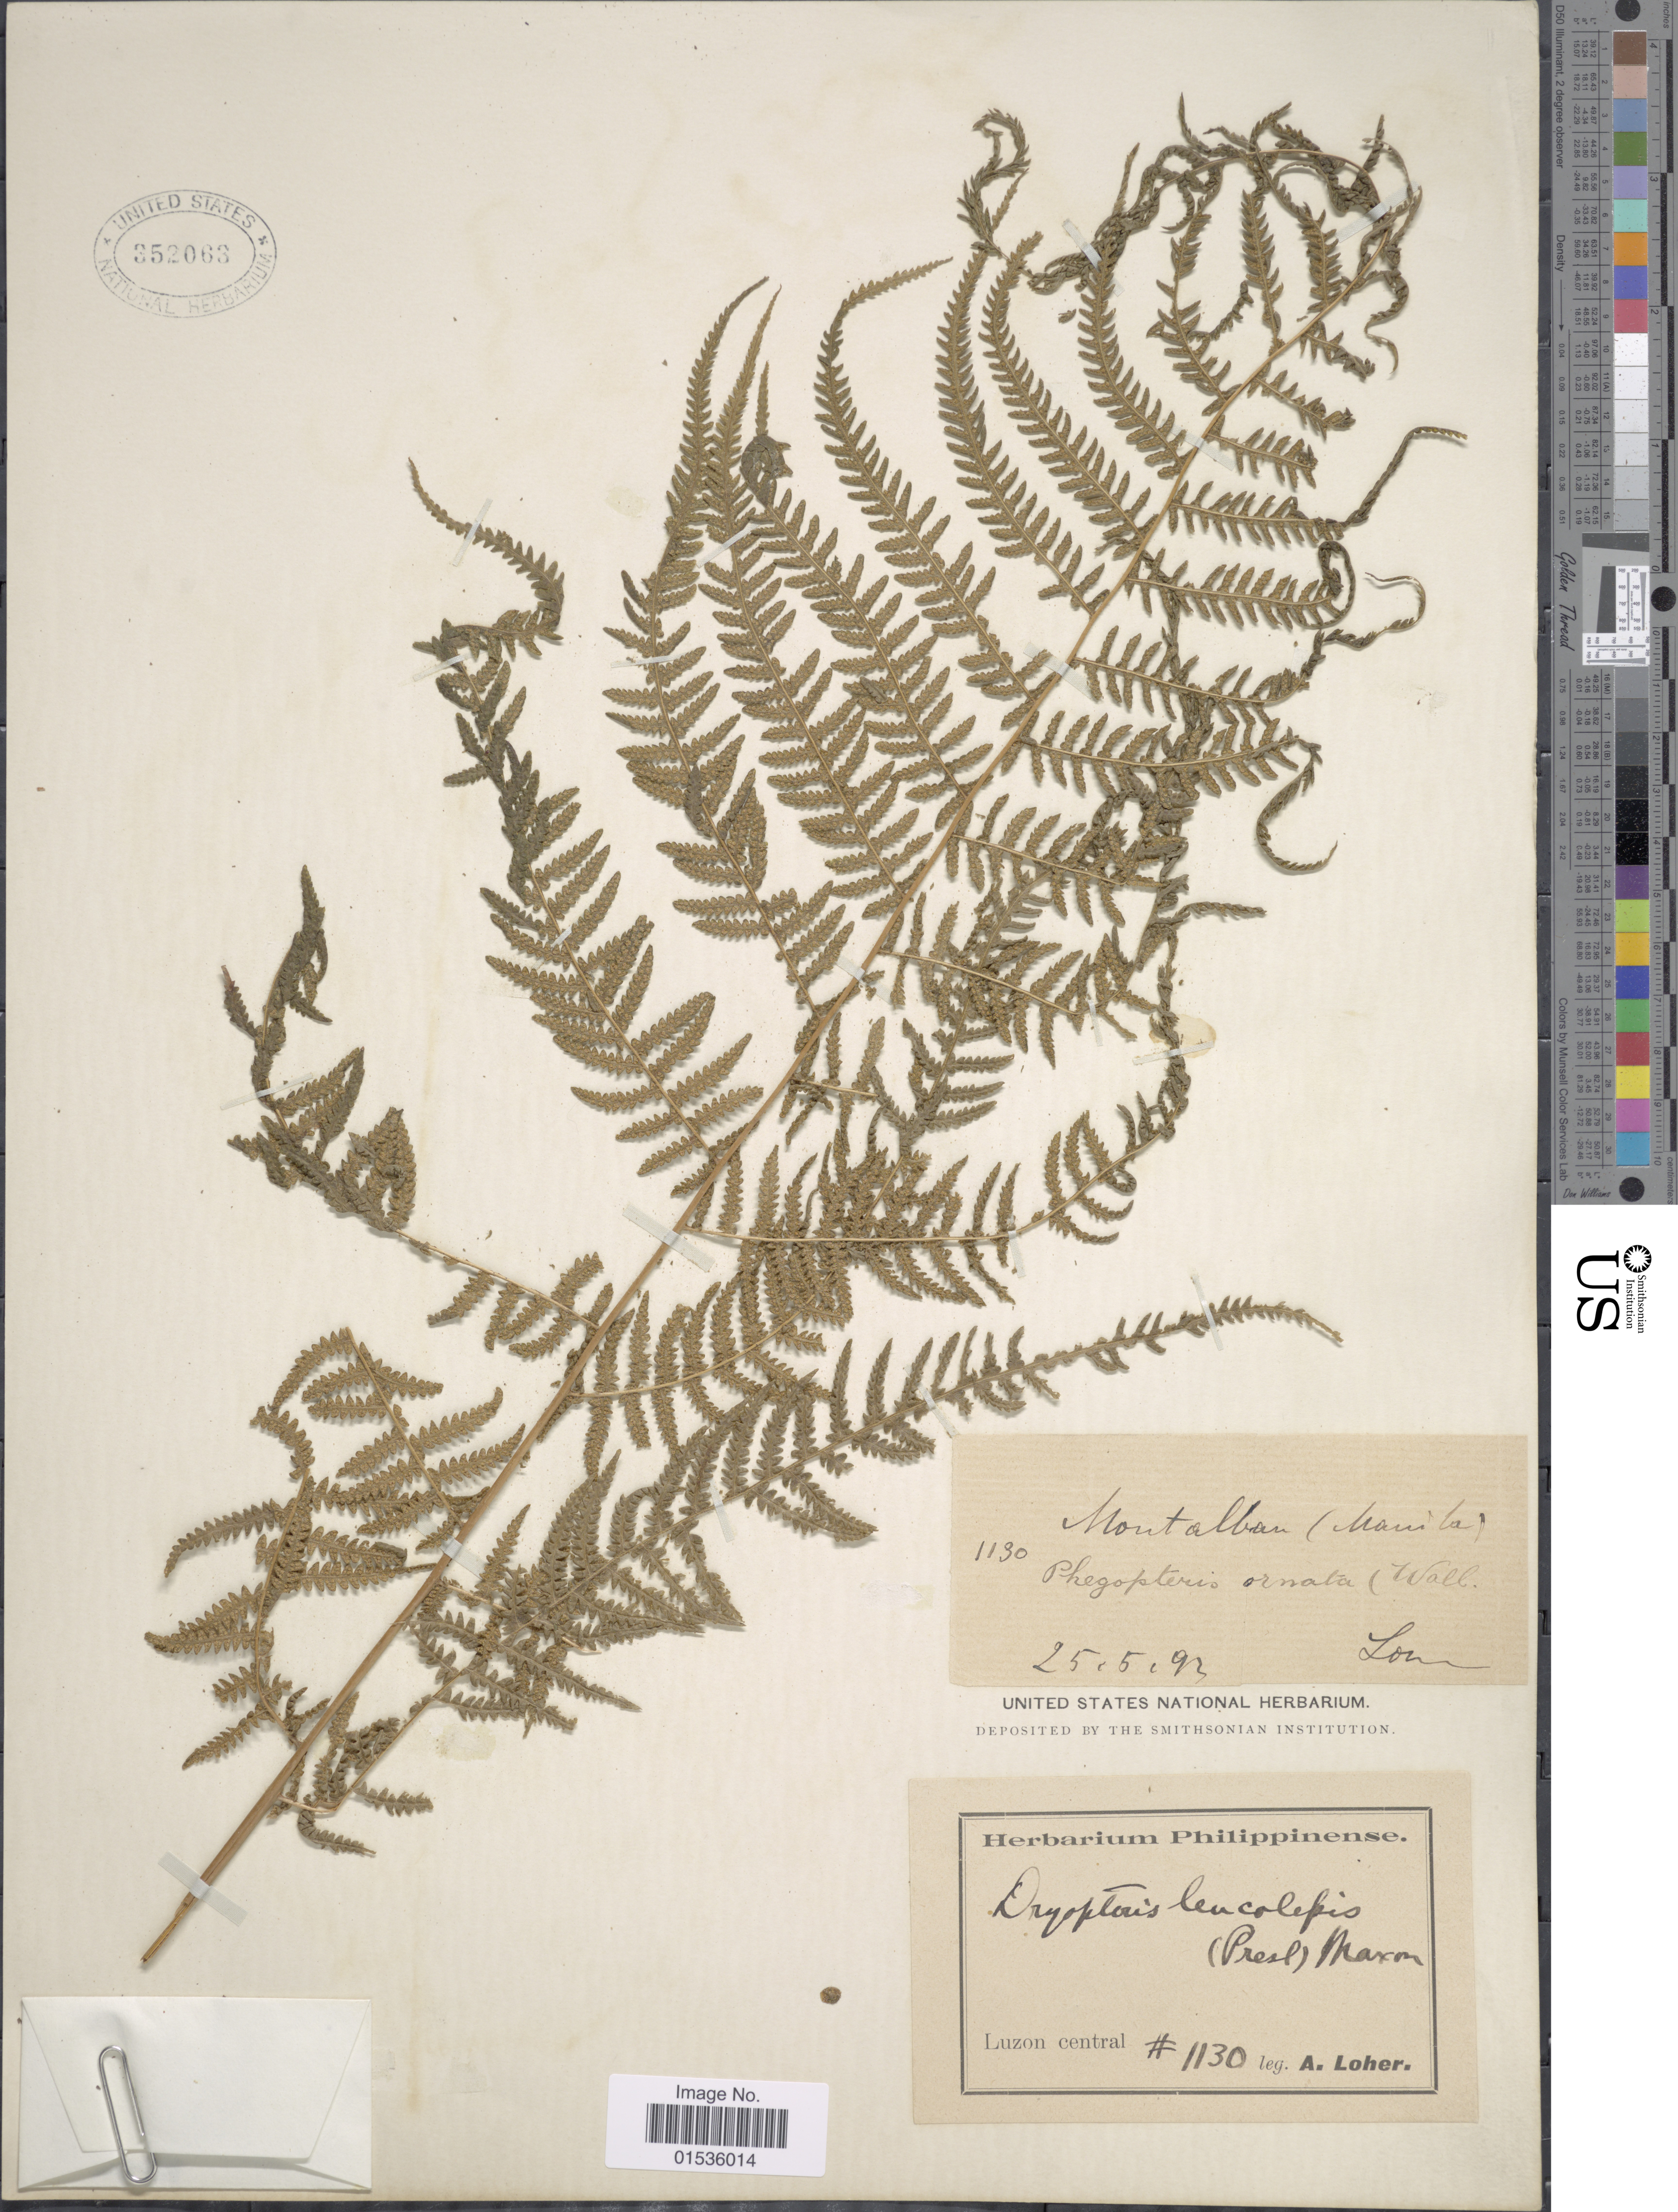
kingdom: Plantae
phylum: Tracheophyta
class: Polypodiopsida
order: Polypodiales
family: Thelypteridaceae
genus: Macrothelypteris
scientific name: Macrothelypteris polypodioides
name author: (Hook.) Holttum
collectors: A. Loher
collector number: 1130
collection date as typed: Transcribed d/m/y: 25/5/93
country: Philippines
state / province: Central Luzon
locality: Luzon central.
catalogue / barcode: US 352063